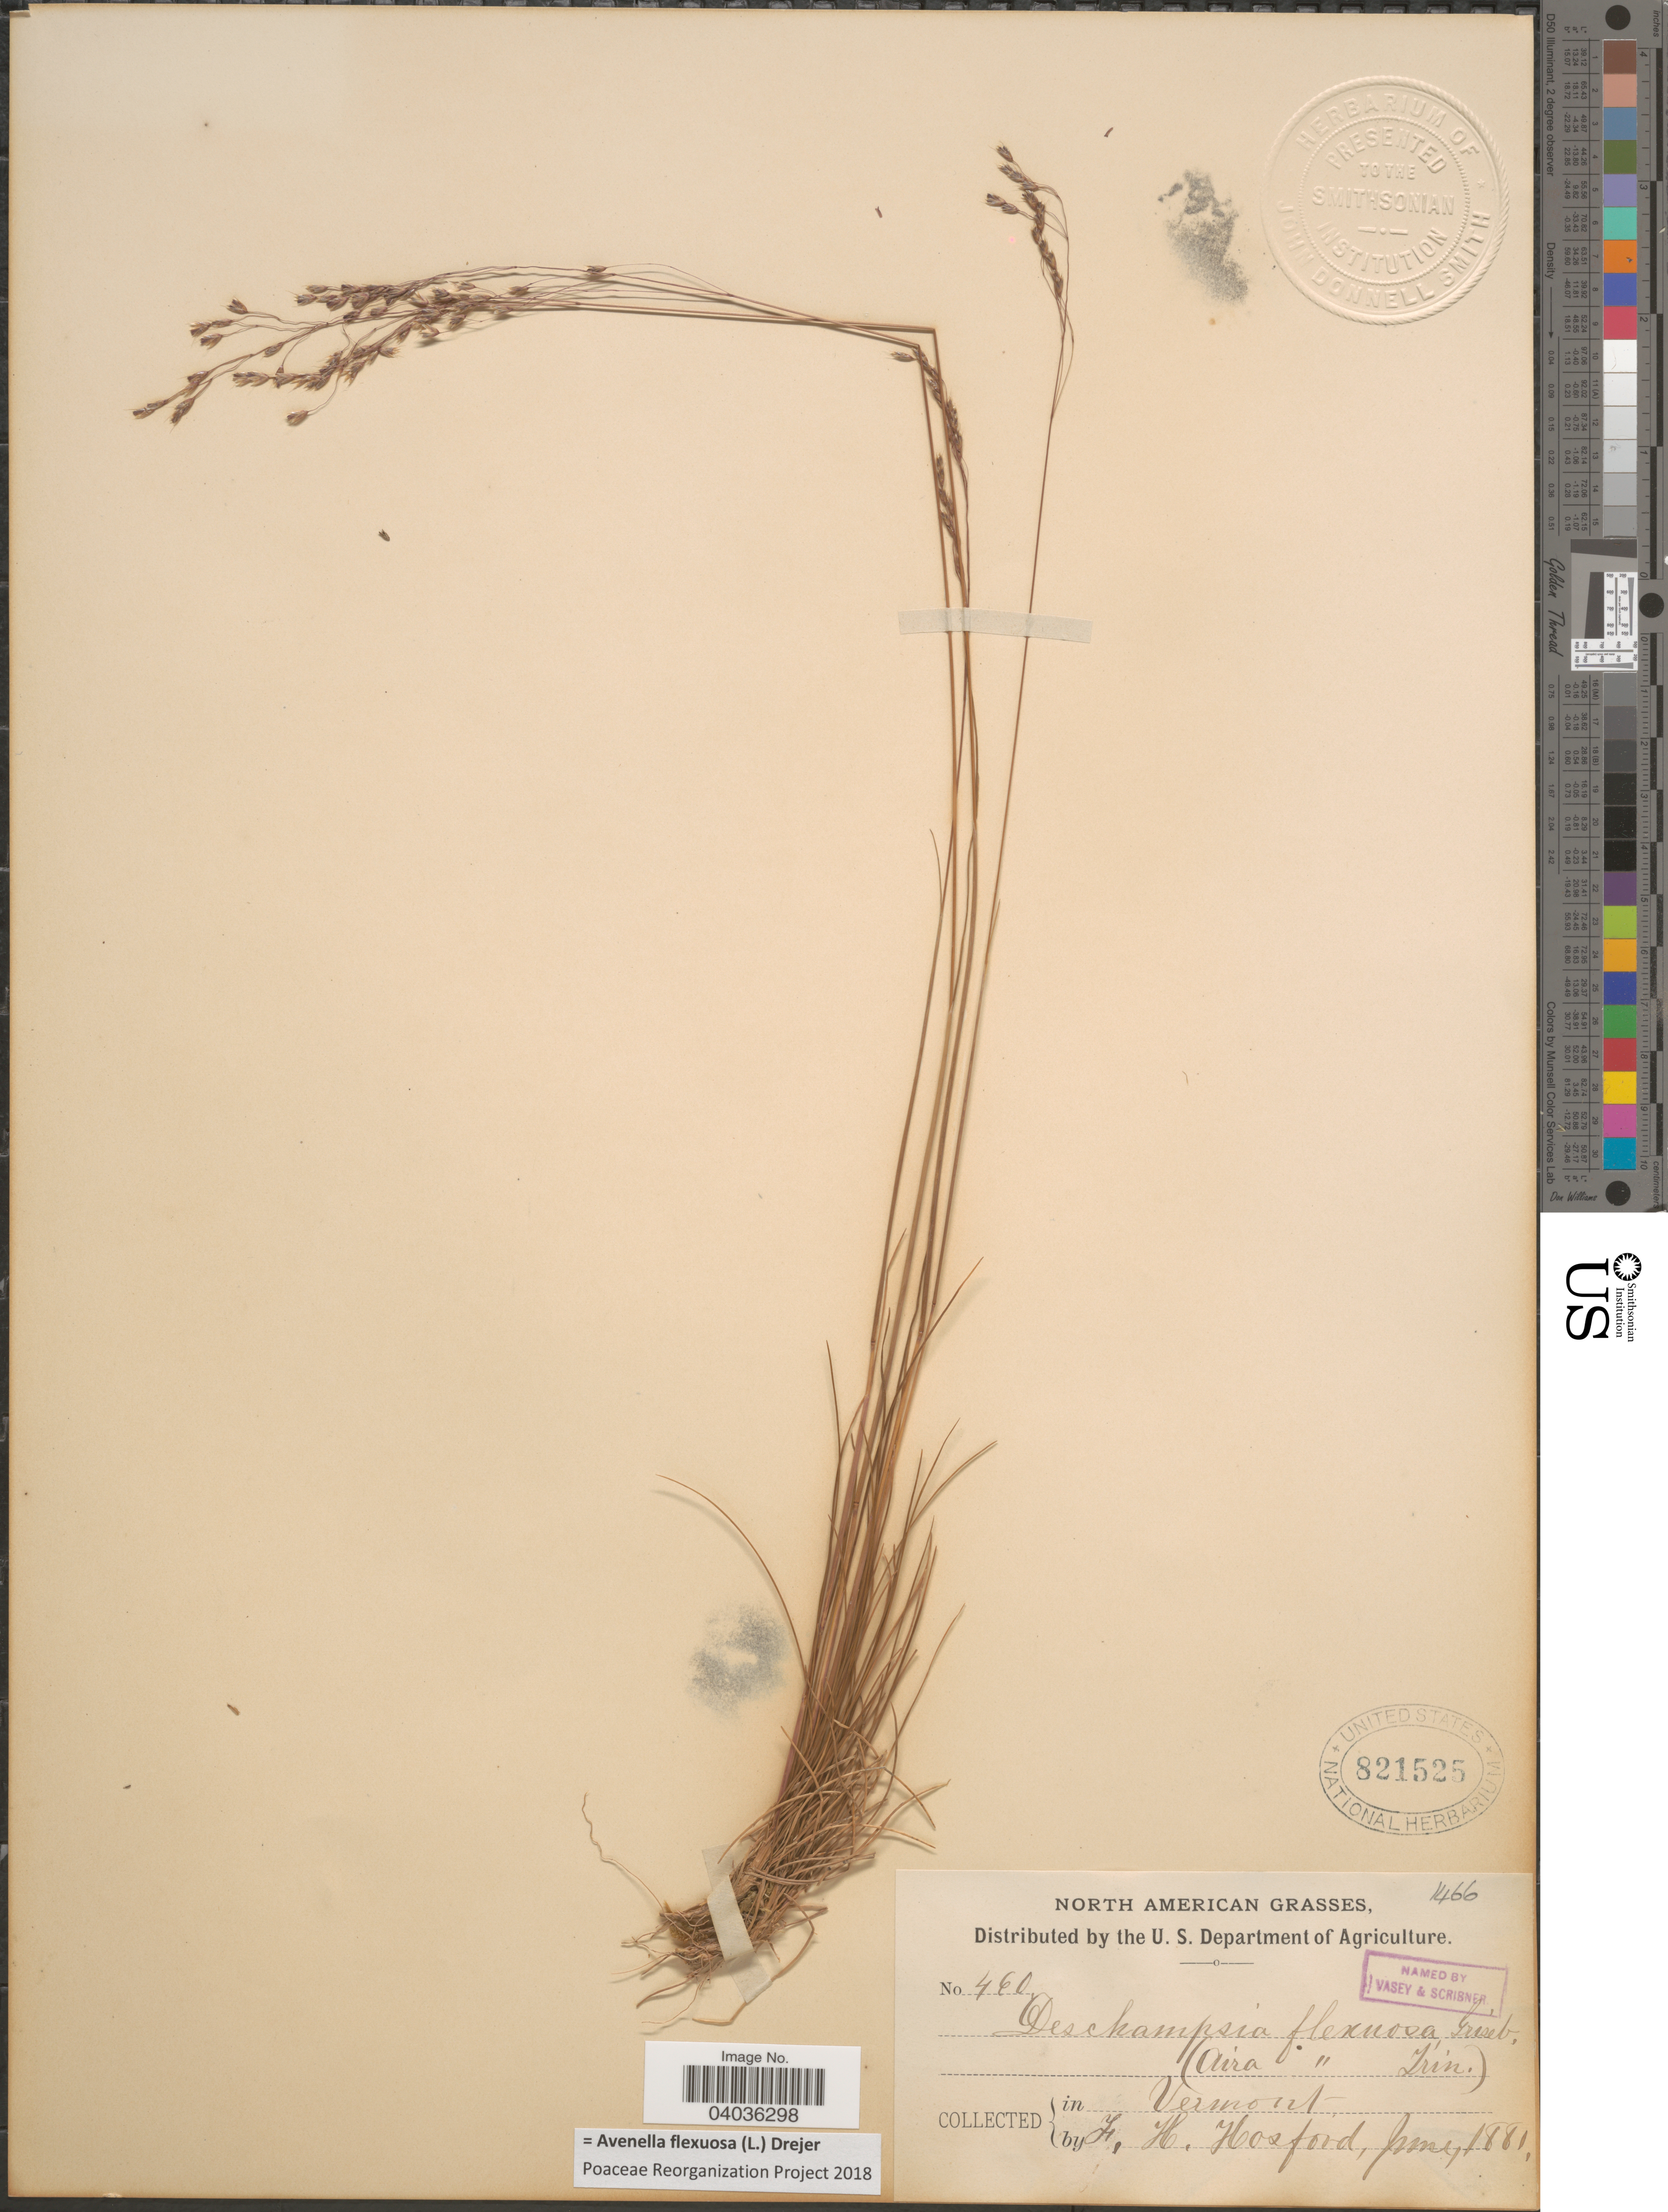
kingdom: Plantae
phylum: Tracheophyta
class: Liliopsida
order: Poales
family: Poaceae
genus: Avenella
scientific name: Avenella flexuosa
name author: (L.) Drejer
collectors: F. Hosford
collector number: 460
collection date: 1881-06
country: United States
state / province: Vermont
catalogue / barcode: US 821525